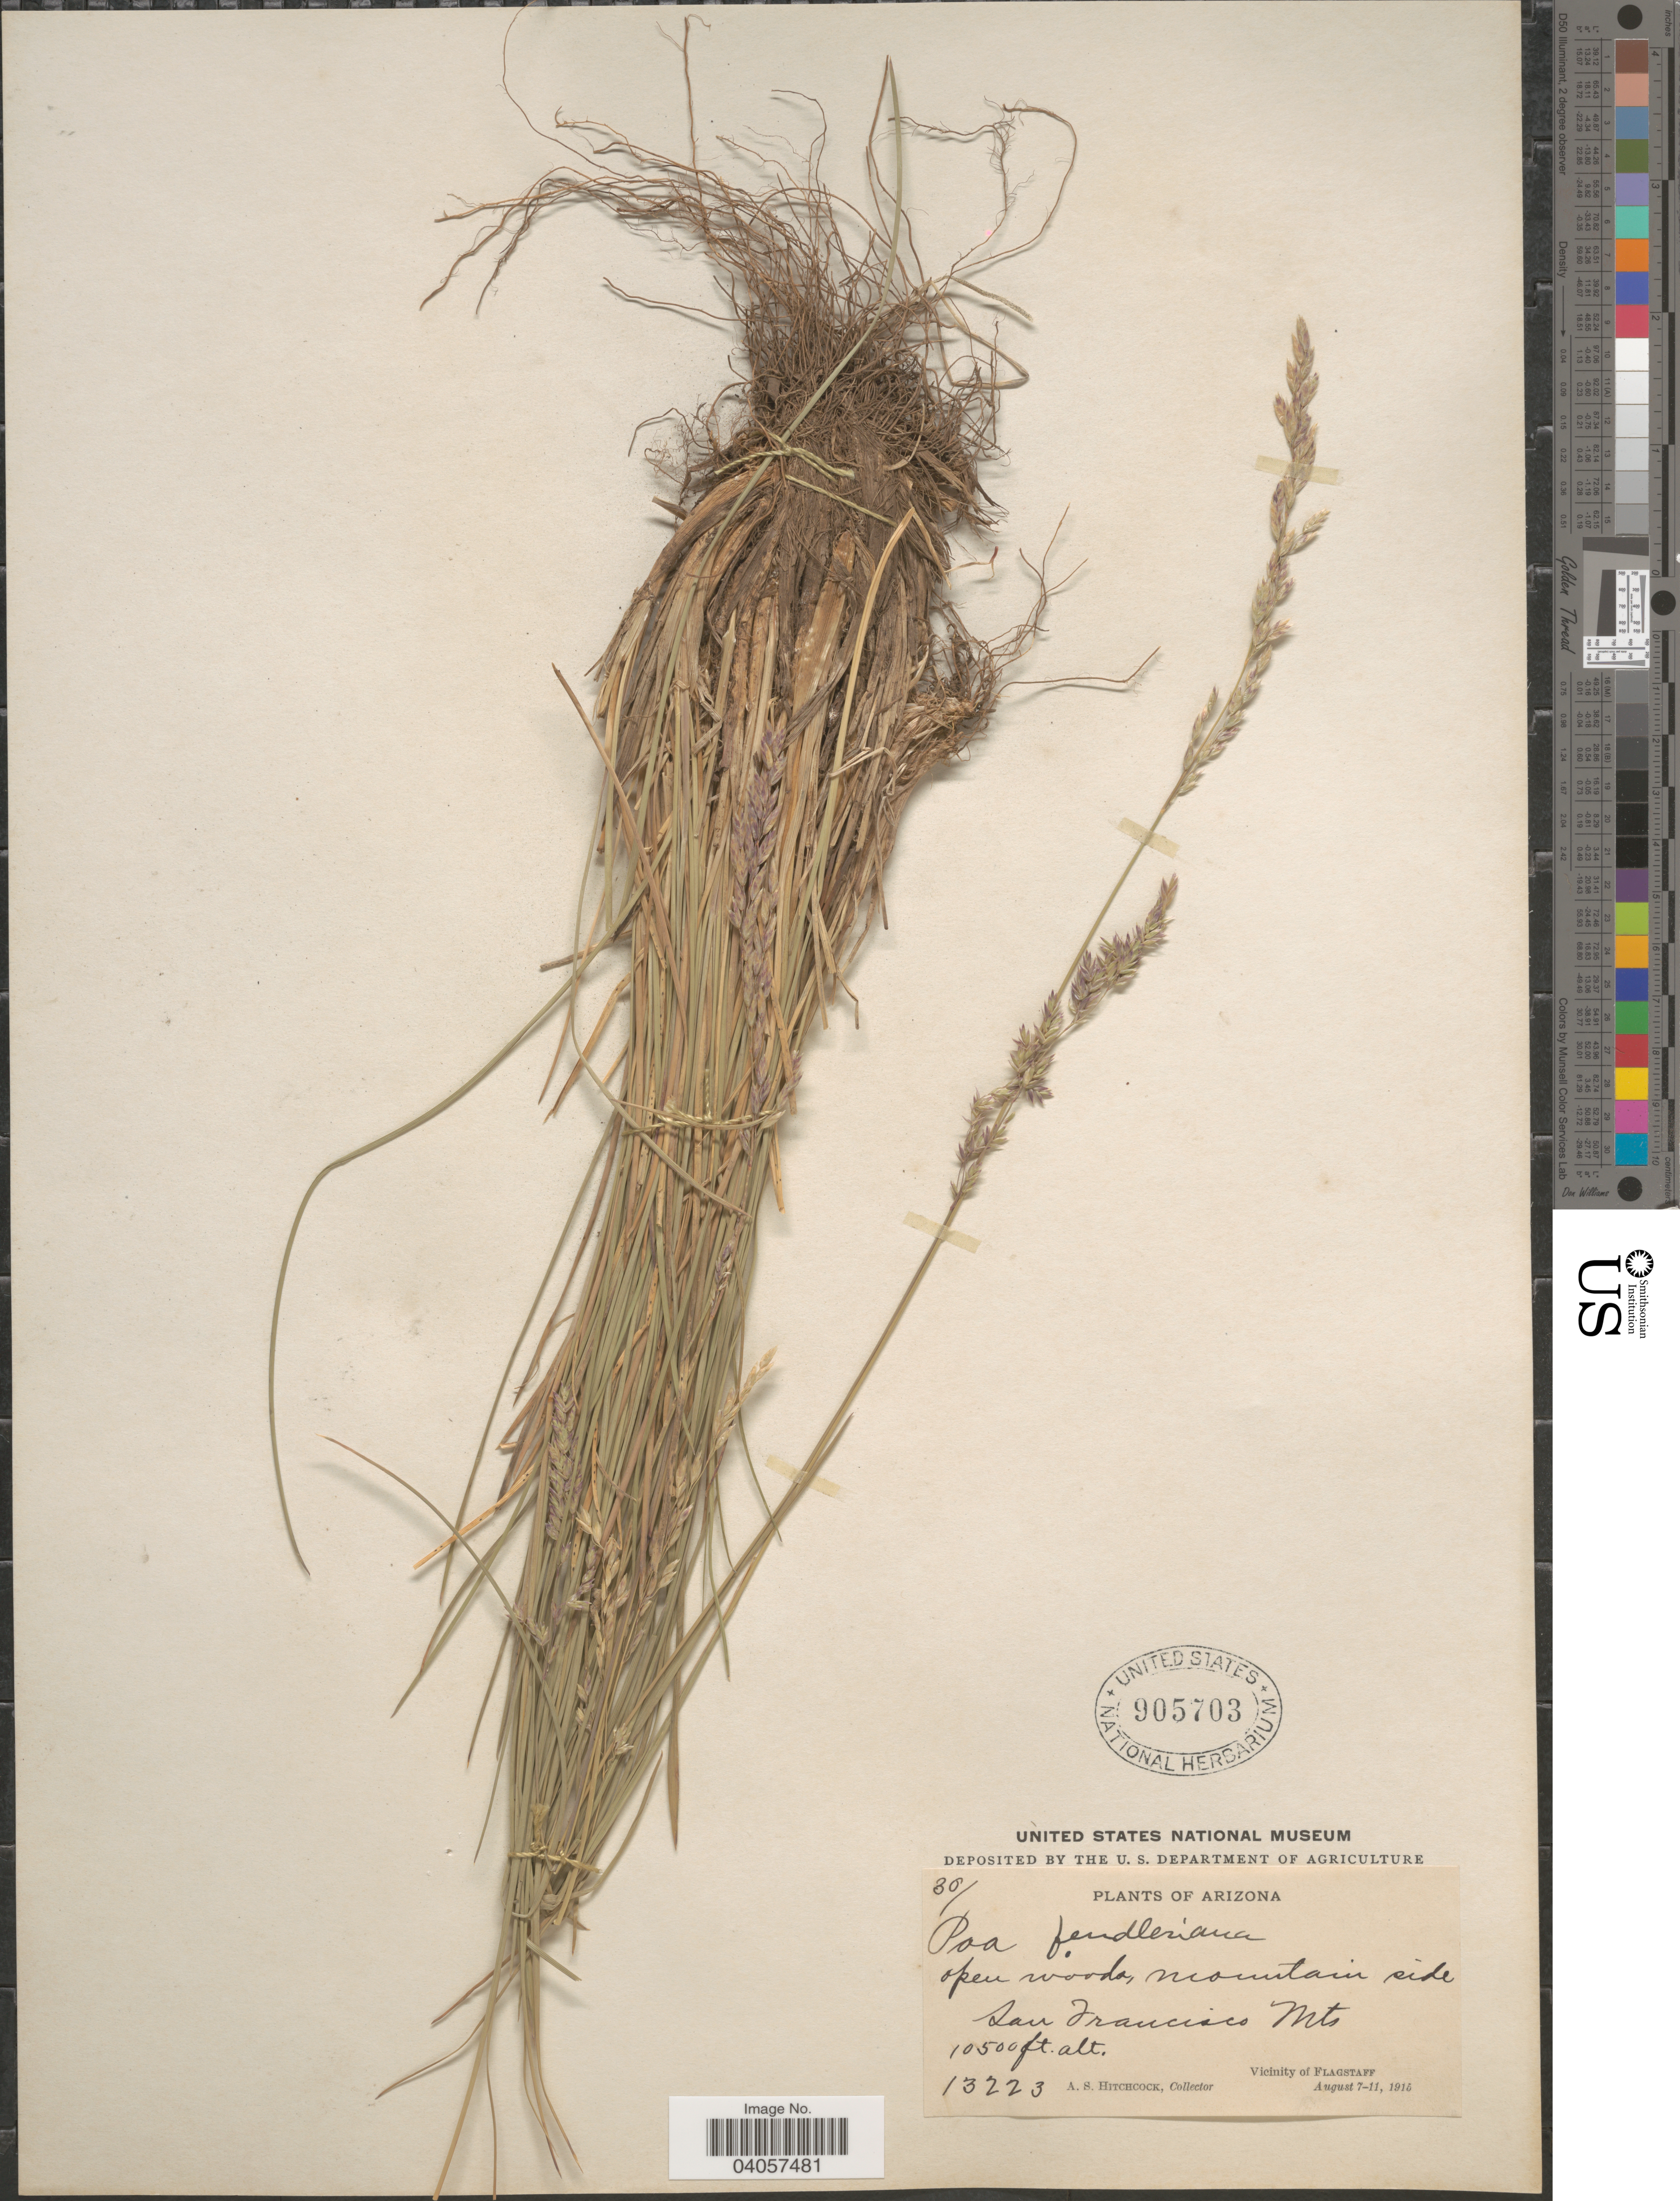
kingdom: Plantae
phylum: Tracheophyta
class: Liliopsida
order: Poales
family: Poaceae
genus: Poa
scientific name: Poa fendleriana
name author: (Steud.) Vasey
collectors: A. S. Hitchcock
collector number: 13223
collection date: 1915-08-07/1915-08-11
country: United States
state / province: Arizona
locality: Open woods, mountain side San Francisco Mts. Vicinity of Flagstaff.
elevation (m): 3200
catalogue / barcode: US 905703